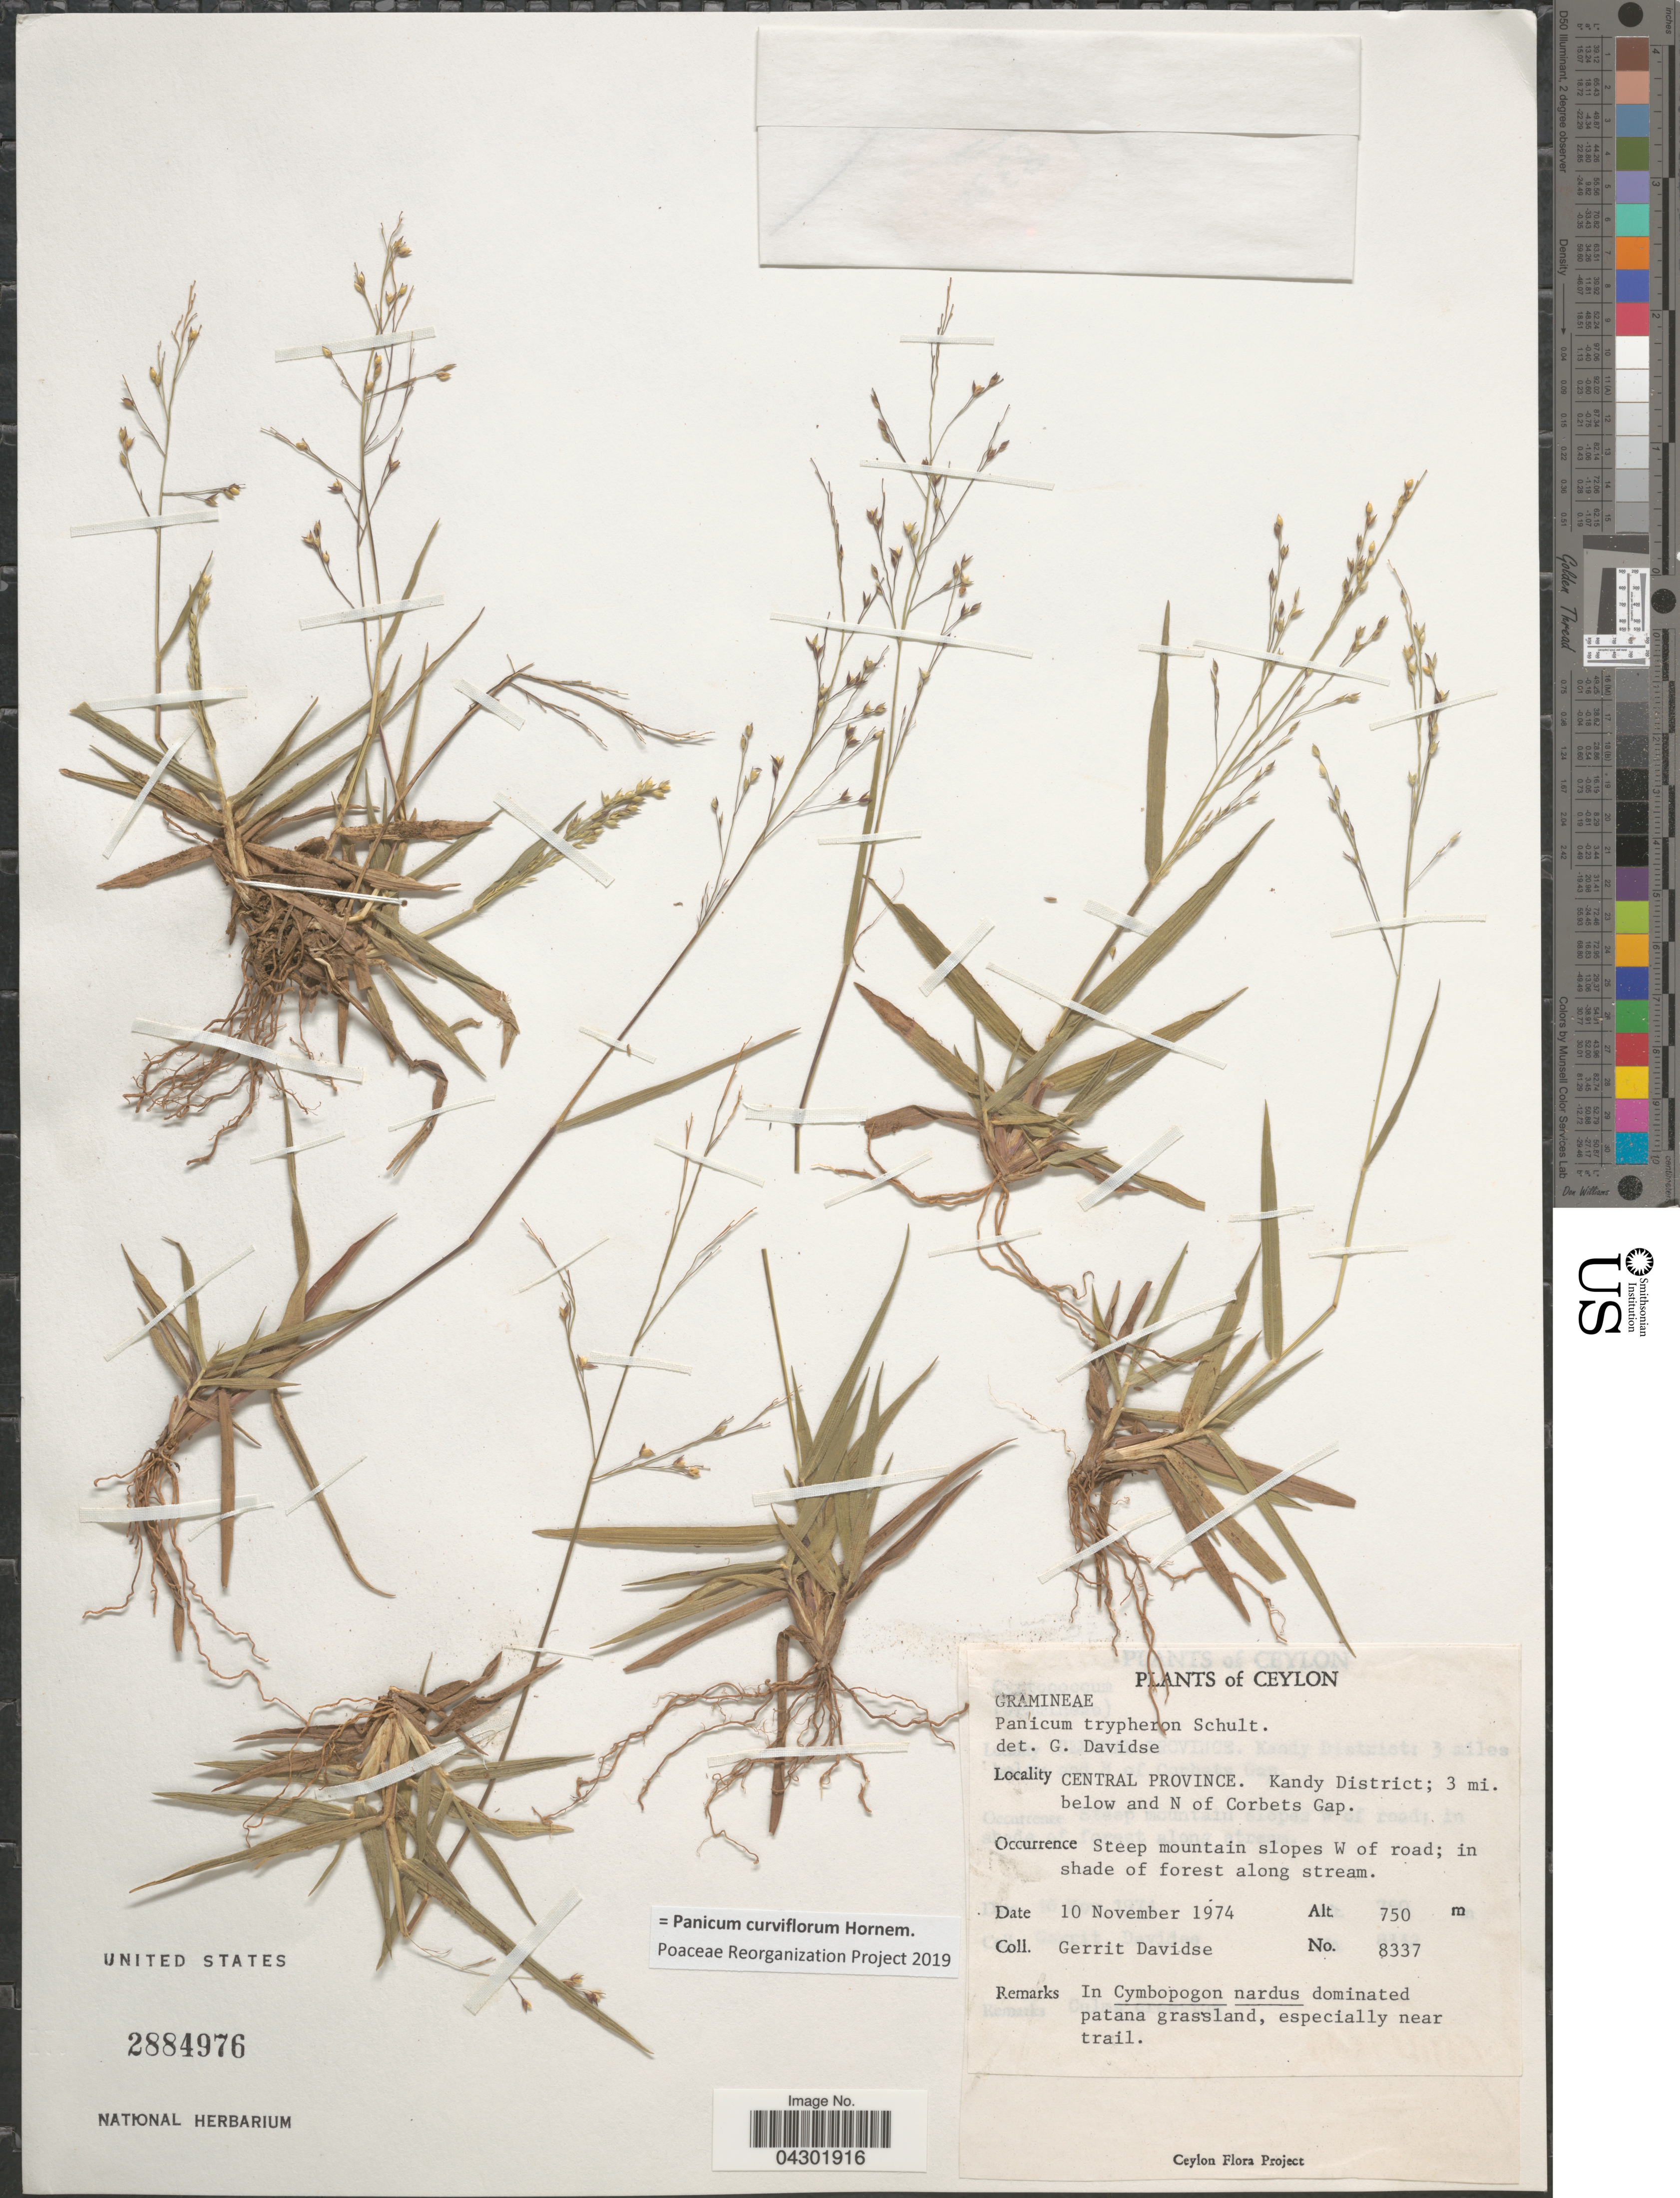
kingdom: Plantae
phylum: Tracheophyta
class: Liliopsida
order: Poales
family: Poaceae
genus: Panicum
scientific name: Panicum curviflorum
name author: Hornem.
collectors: G. Davidse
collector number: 8337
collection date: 1974-11-10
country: Sri Lanka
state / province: Central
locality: Ceylon. Central Province. Kandy District; 3 mi. below and N of Corbets Gap. Steep mountain slopes W of road; in shade of forest along stream.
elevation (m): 750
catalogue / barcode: US 2884976